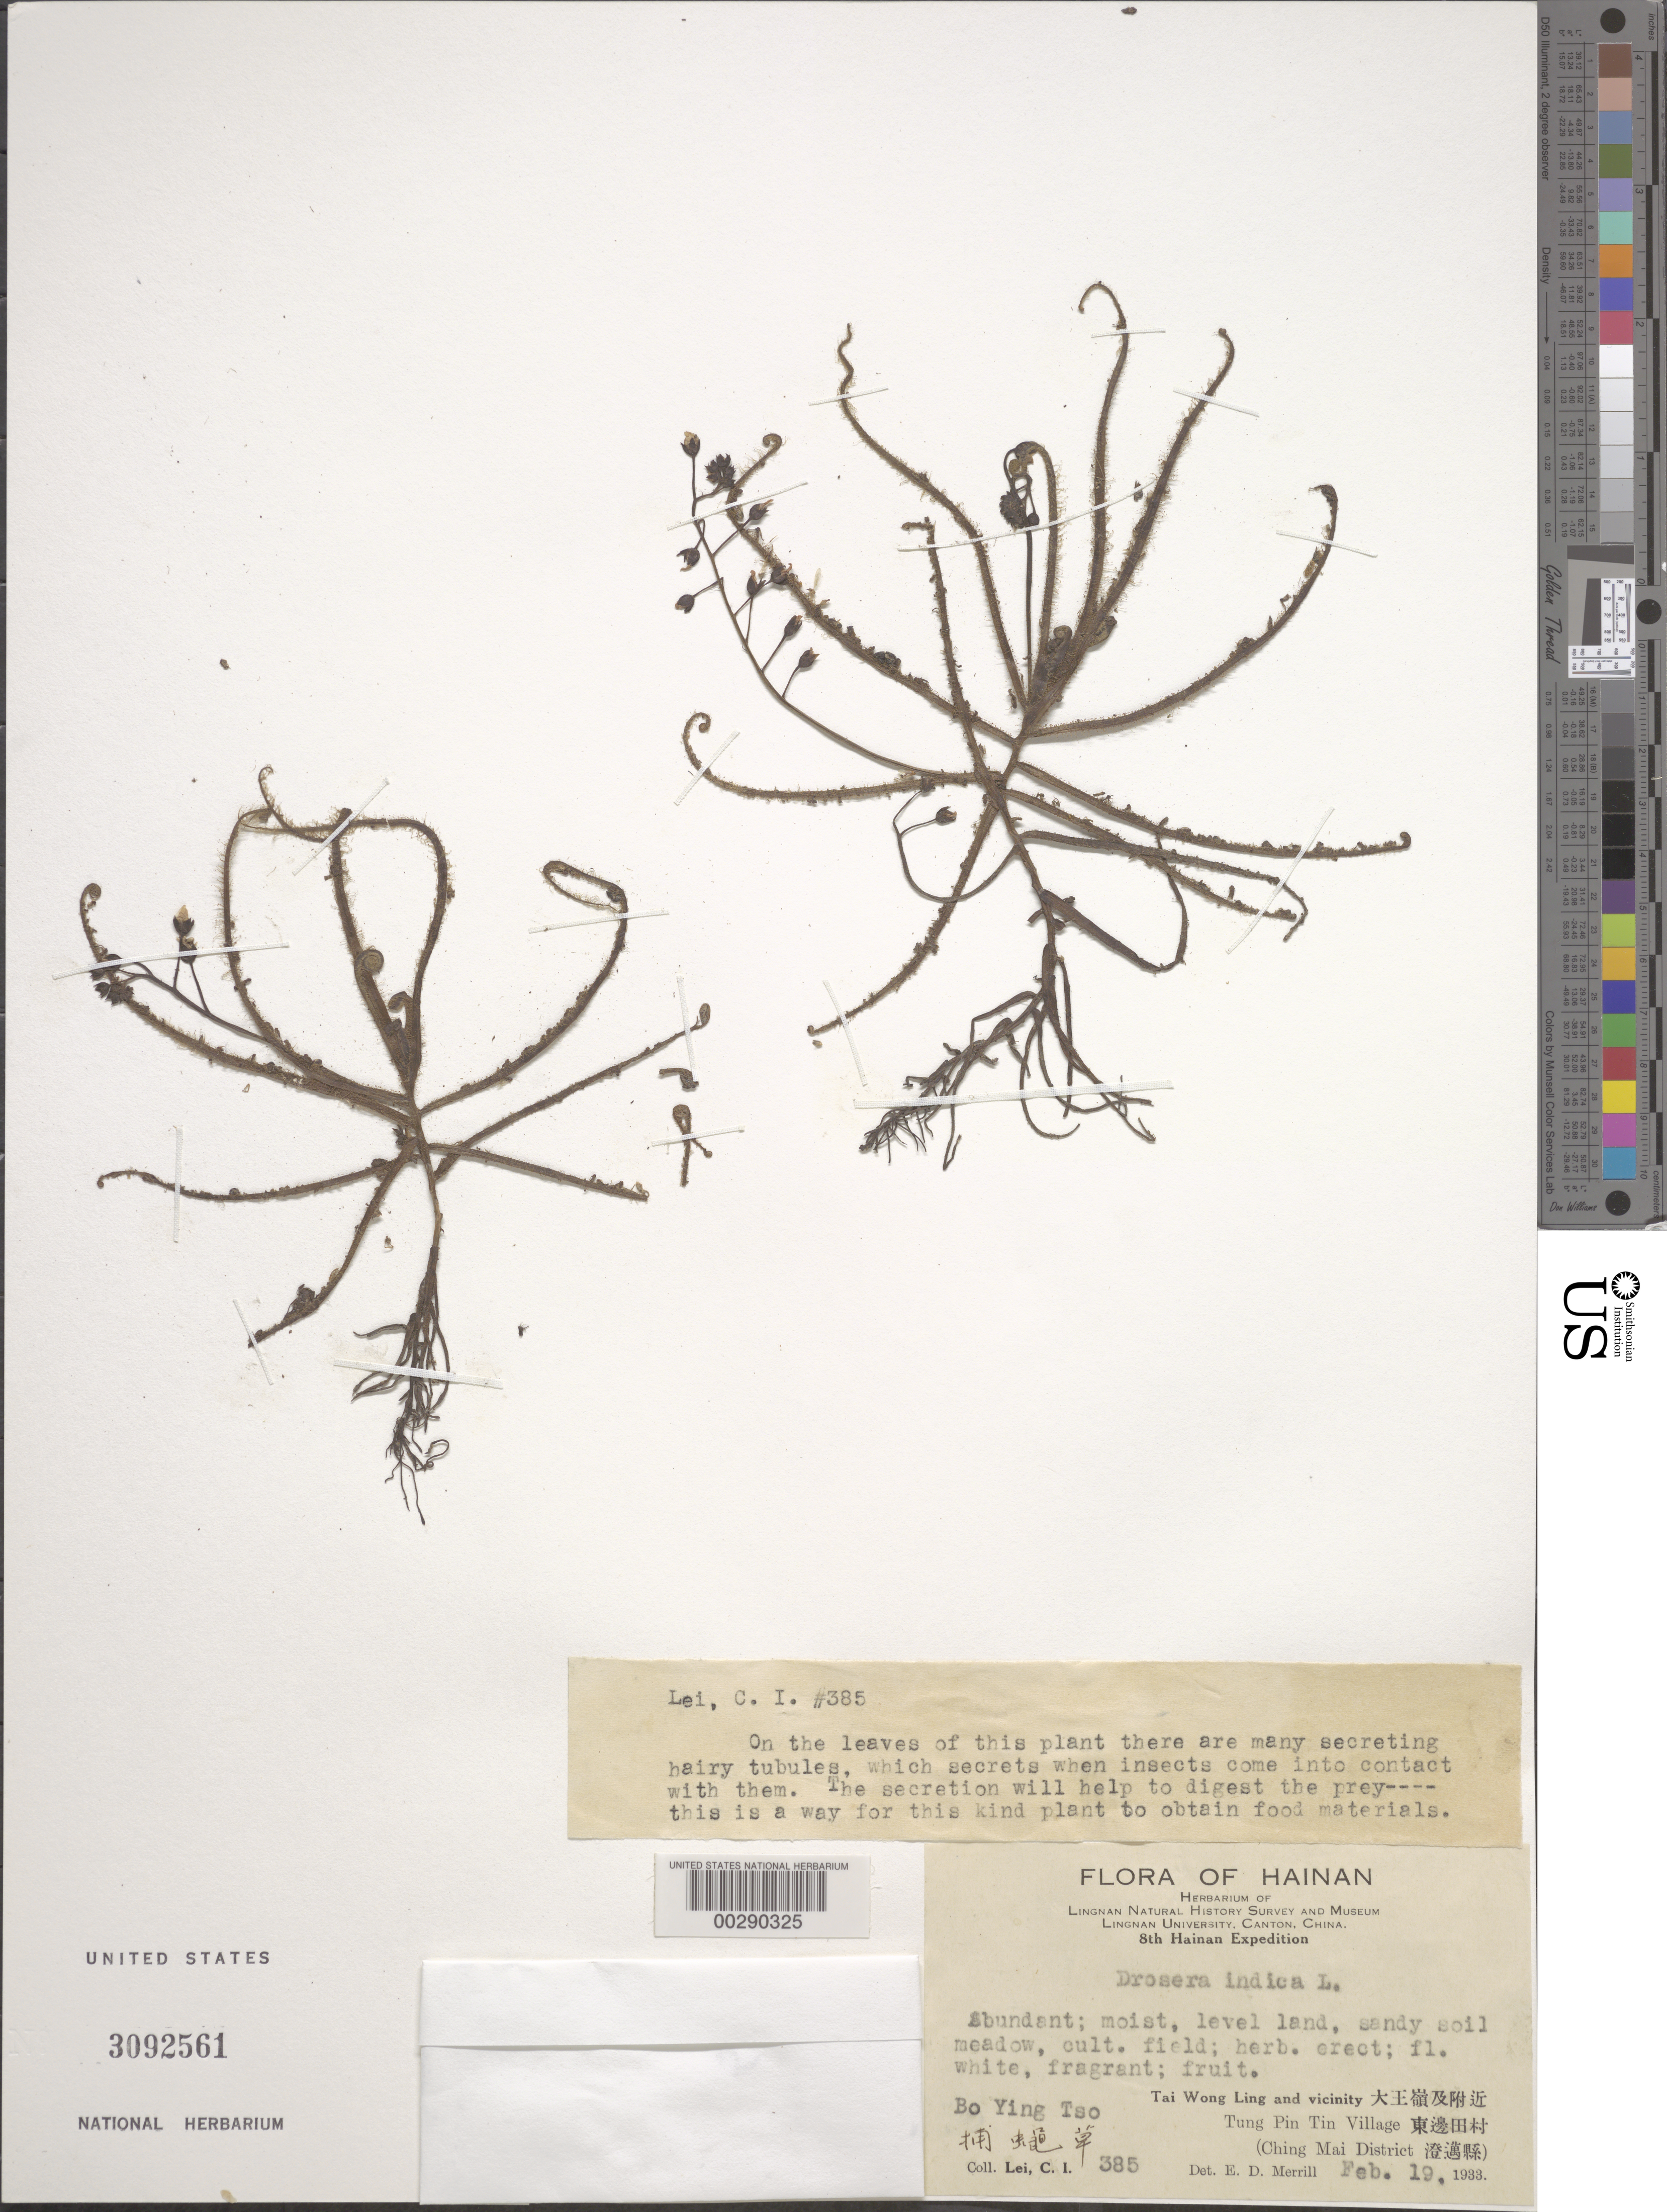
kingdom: Plantae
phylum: Tracheophyta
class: Magnoliopsida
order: Caryophyllales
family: Droseraceae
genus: Drosera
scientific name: Drosera indica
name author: L.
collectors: C. I. Lei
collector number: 385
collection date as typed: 19 Feb 1933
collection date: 1933-02-19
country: China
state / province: Hainan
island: Hainan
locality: Ching mai dist., tung tin pin village, tai wong ling and vicinity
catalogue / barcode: US 3092561